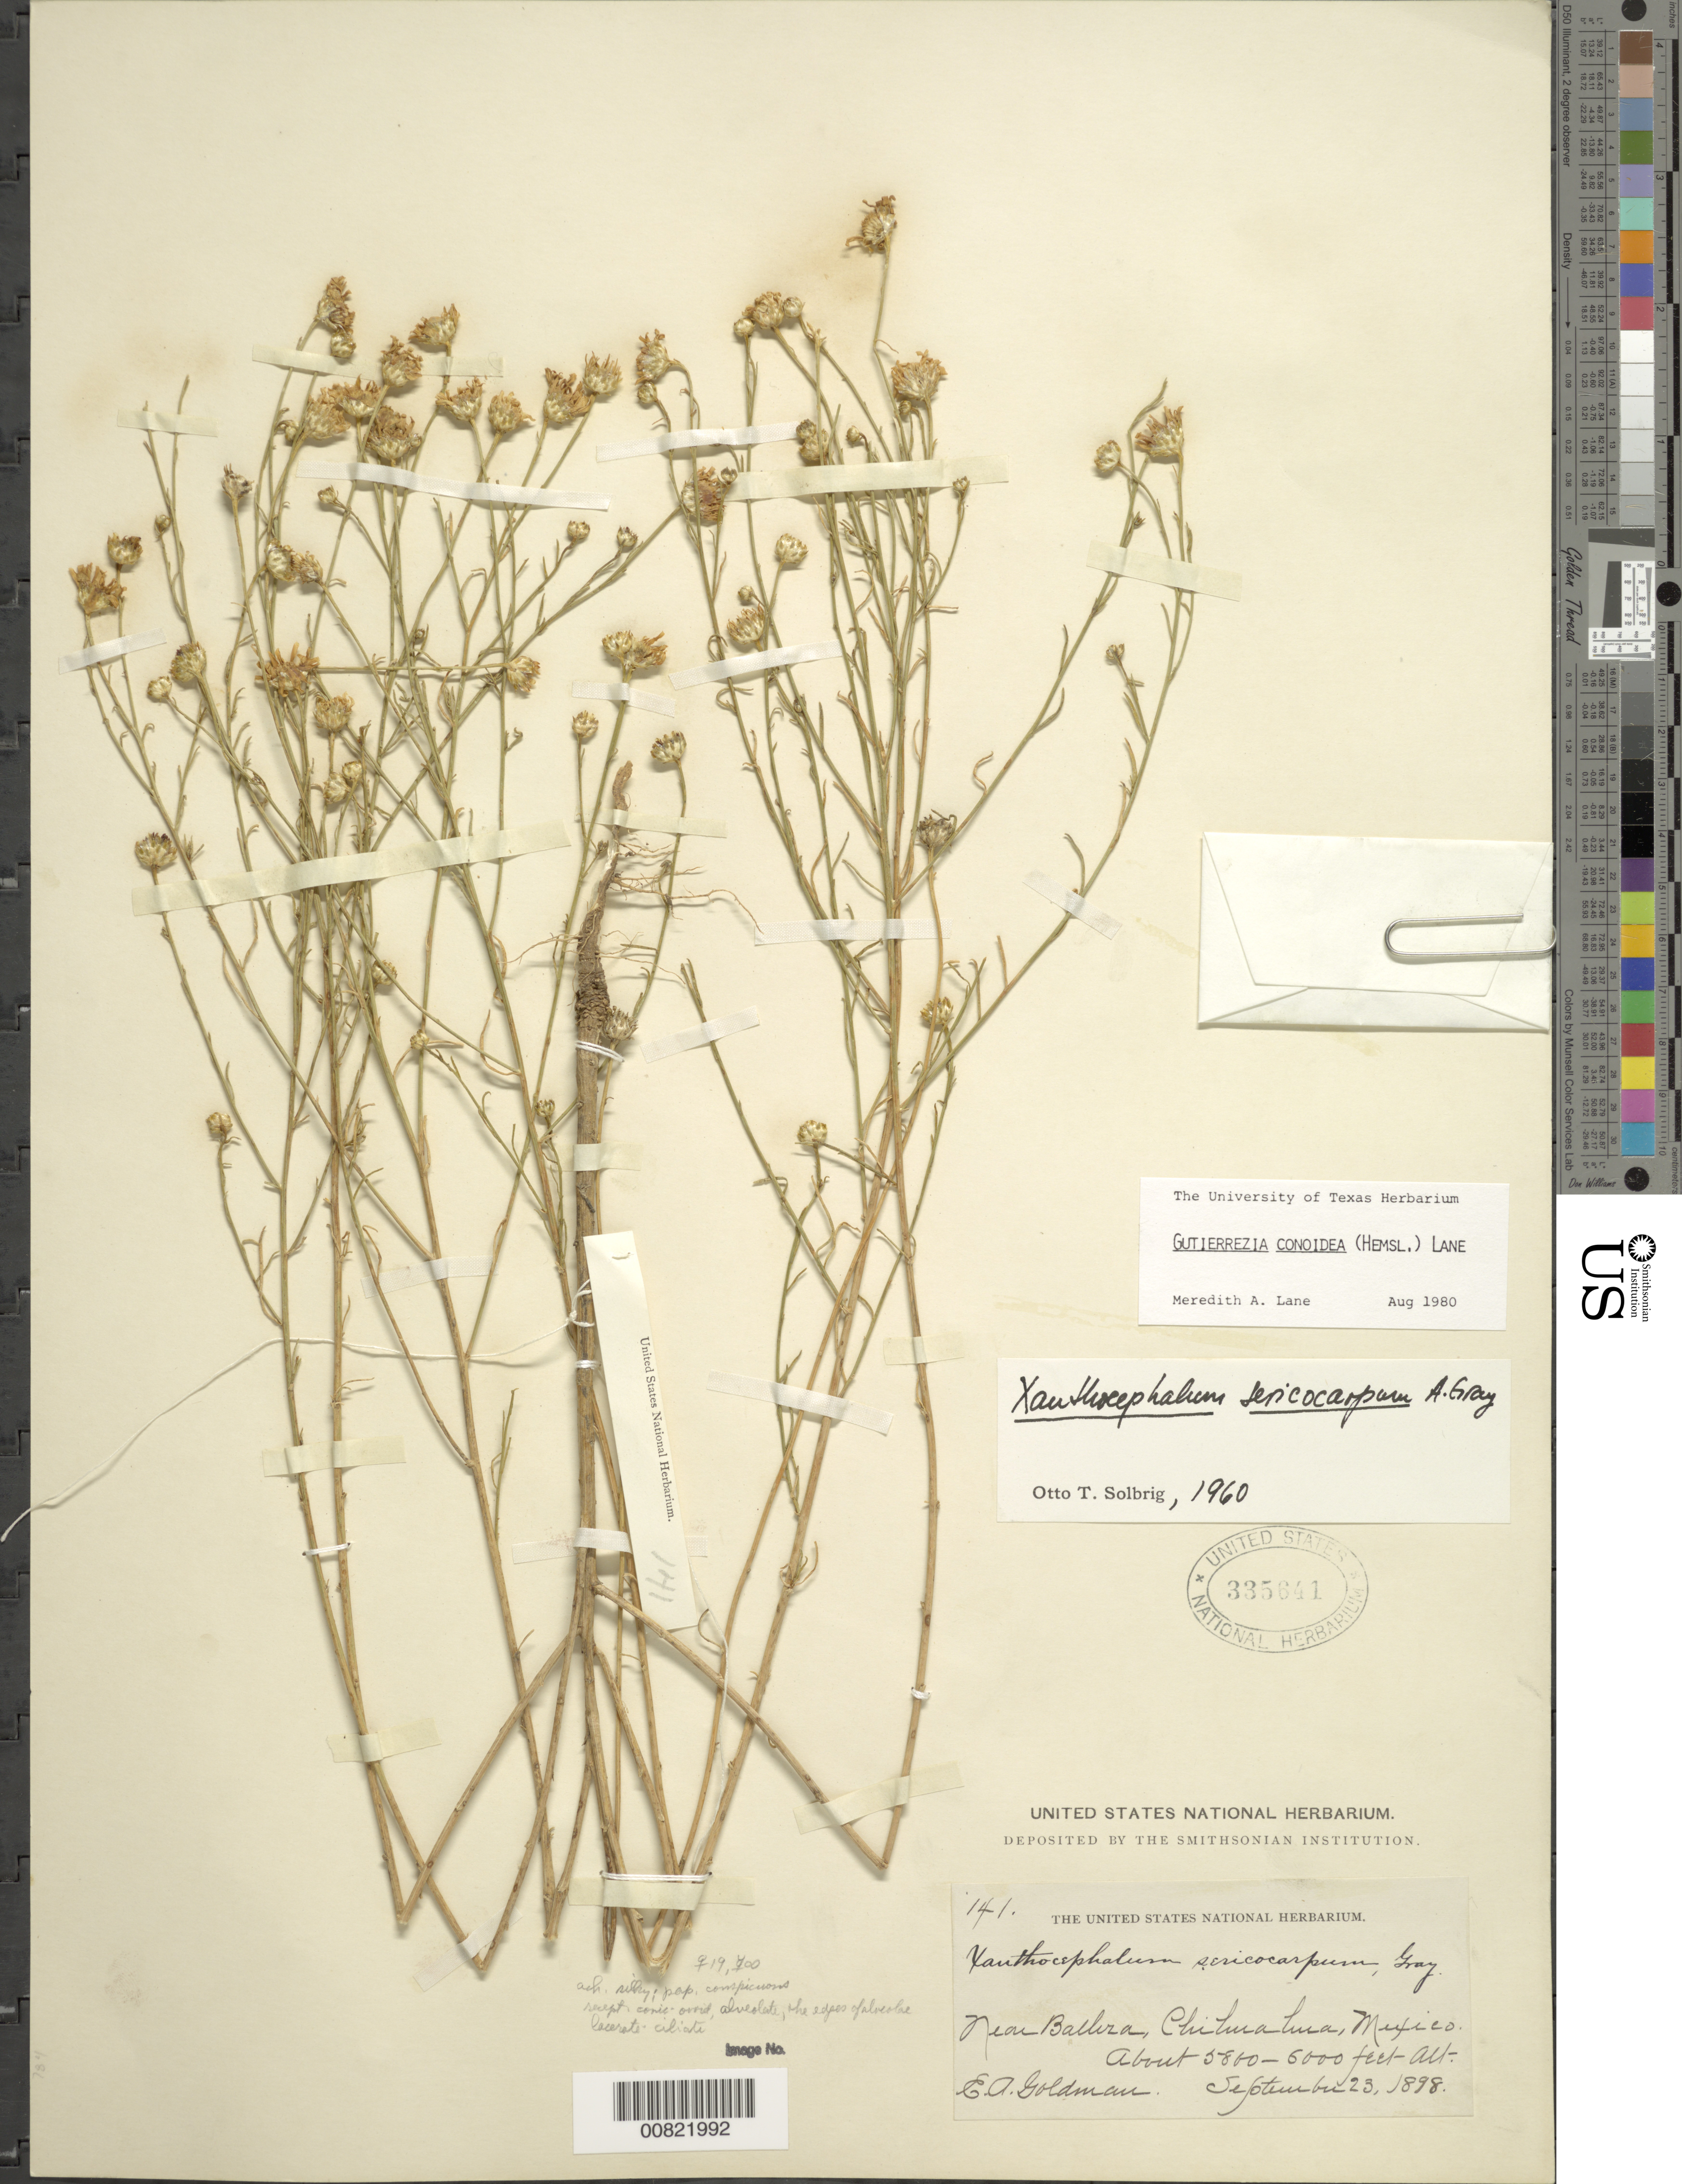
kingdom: Plantae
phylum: Tracheophyta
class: Magnoliopsida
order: Asterales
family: Asteraceae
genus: Gutierrezia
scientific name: Gutierrezia conoidea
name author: (Hemsl.) M.A. Lane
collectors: E. A. Goldman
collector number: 141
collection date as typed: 23 Sep 1898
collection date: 1898-09-23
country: Mexico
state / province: Chihuahua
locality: Near Balleza, Chihuahua.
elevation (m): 1768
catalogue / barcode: US 335641